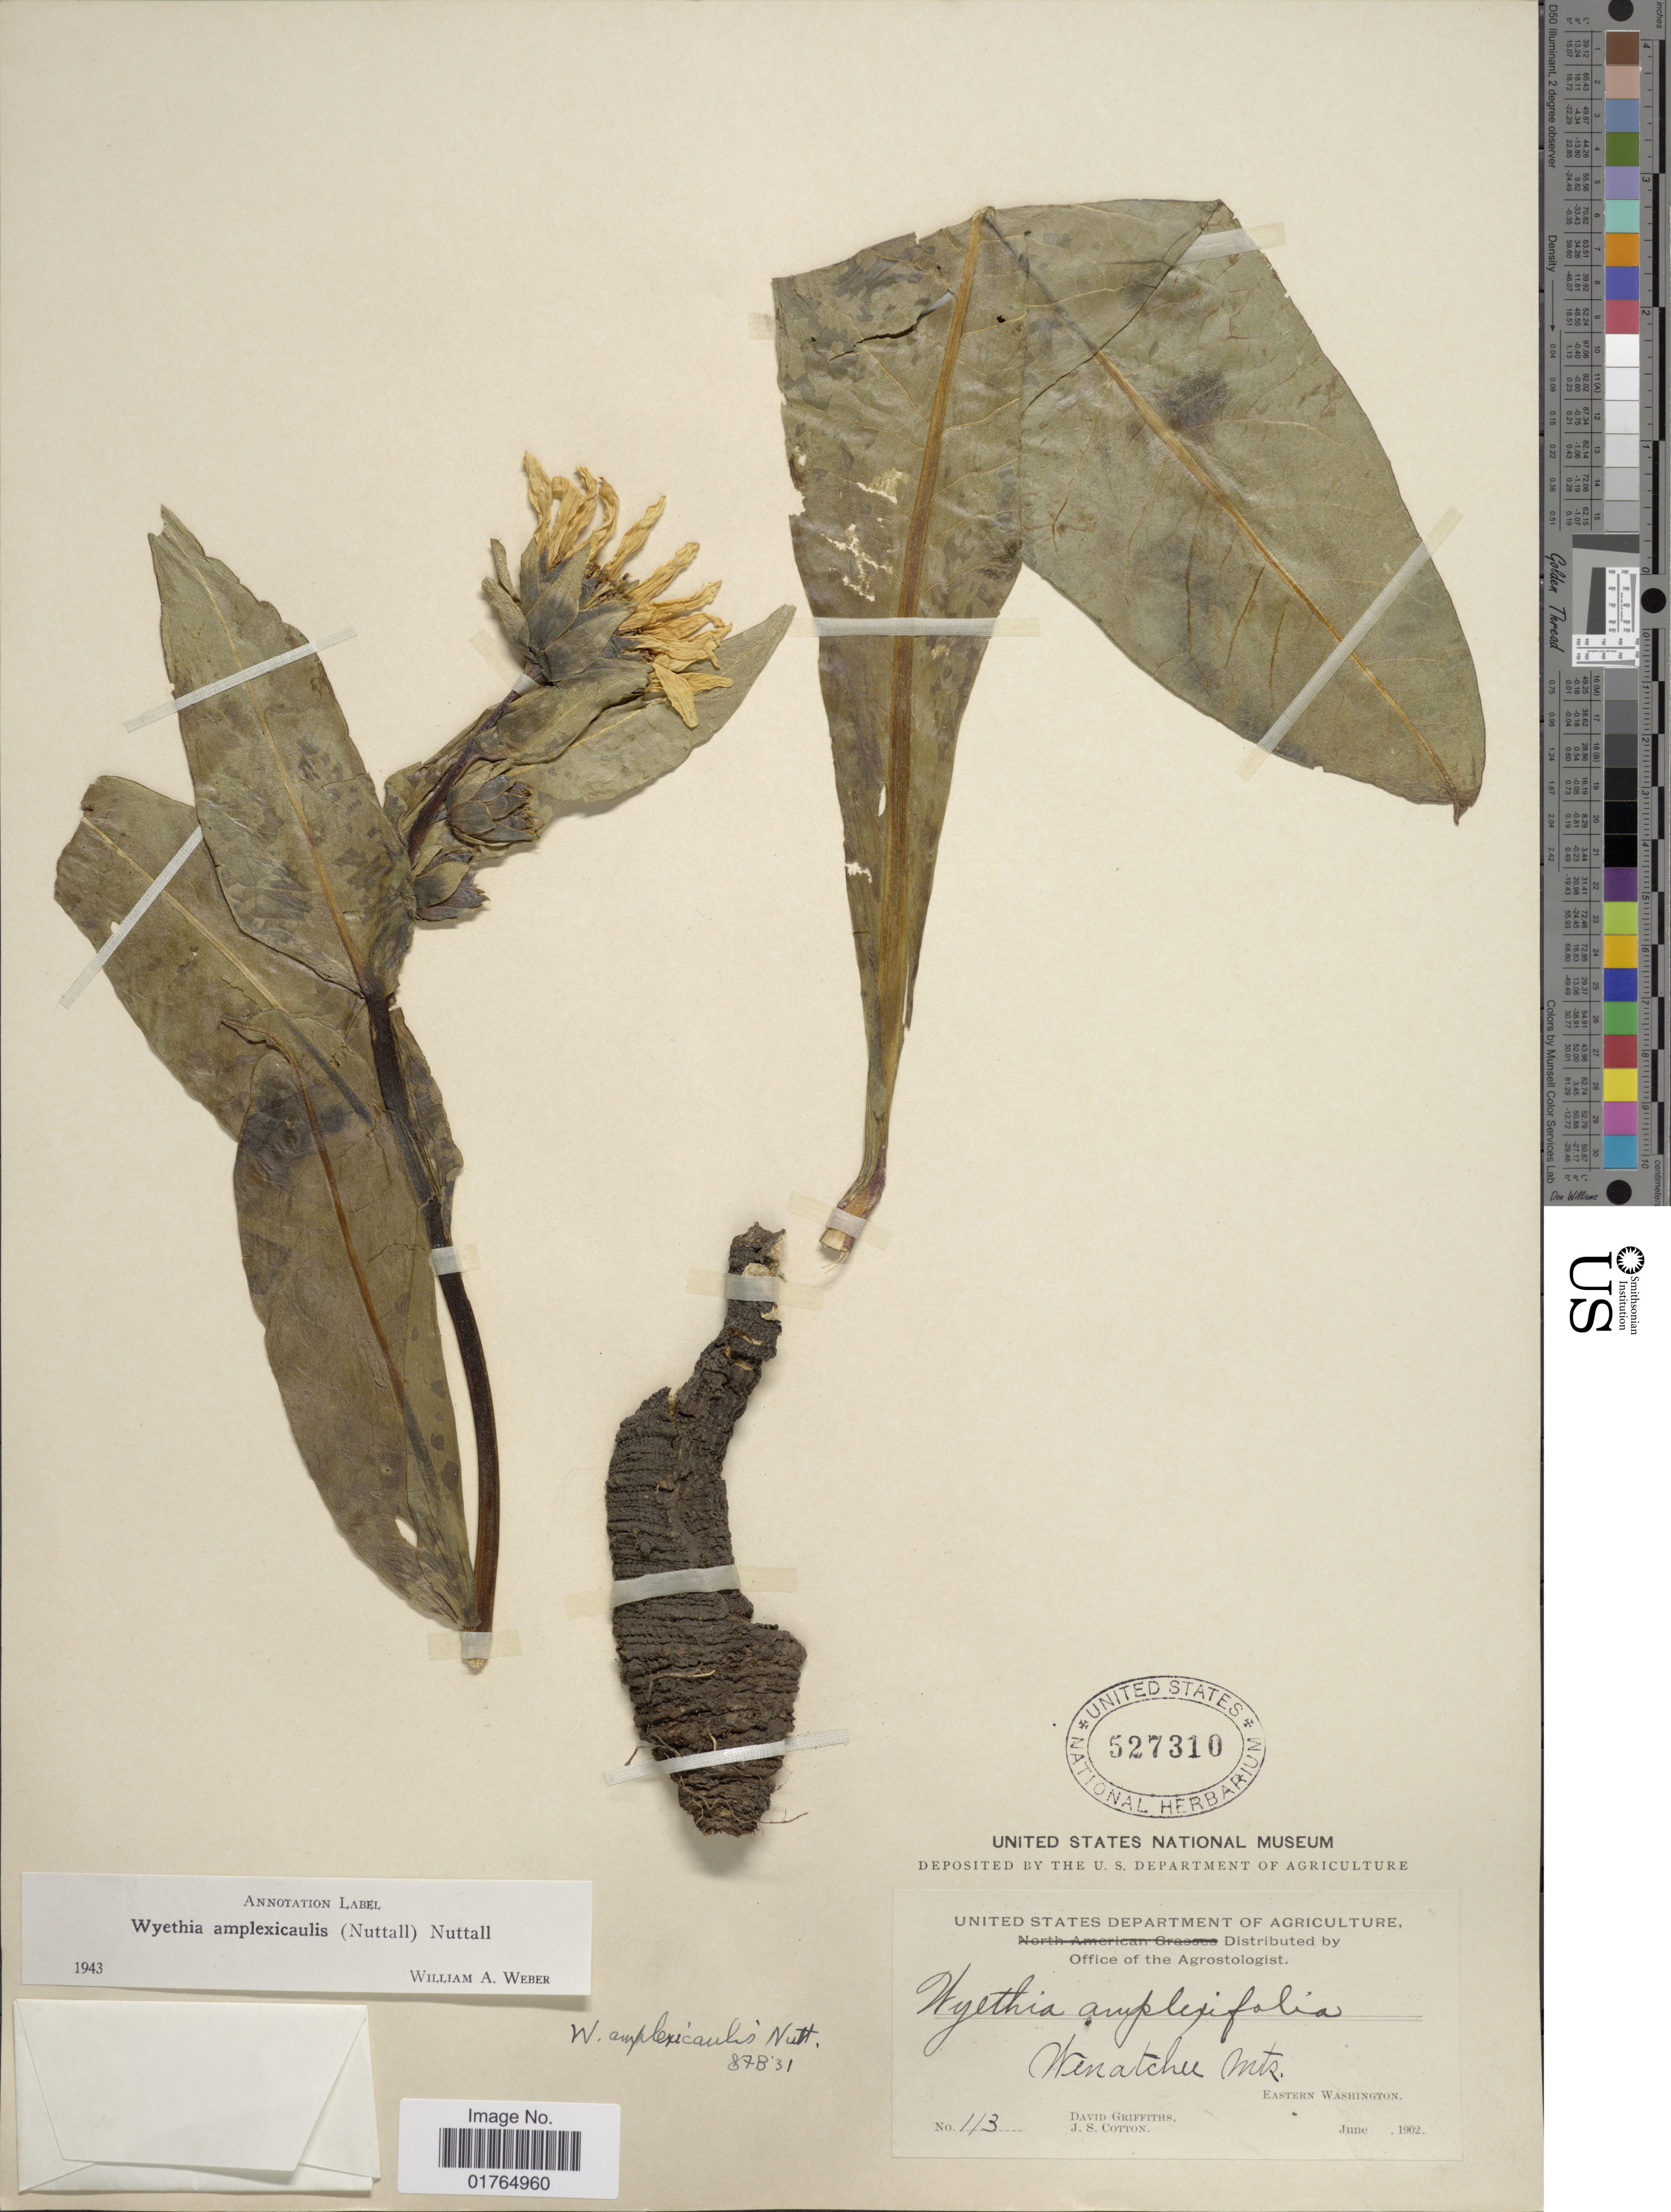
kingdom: Plantae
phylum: Tracheophyta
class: Magnoliopsida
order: Asterales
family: Asteraceae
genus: Wyethia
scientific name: Wyethia amplexicaulis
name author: Nutt.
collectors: D. Griffiths & J. S. Cotton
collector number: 113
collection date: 1902-06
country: United States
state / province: Washington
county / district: Chelan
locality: Wenatchee Mts., eastern Washington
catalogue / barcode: US 527310